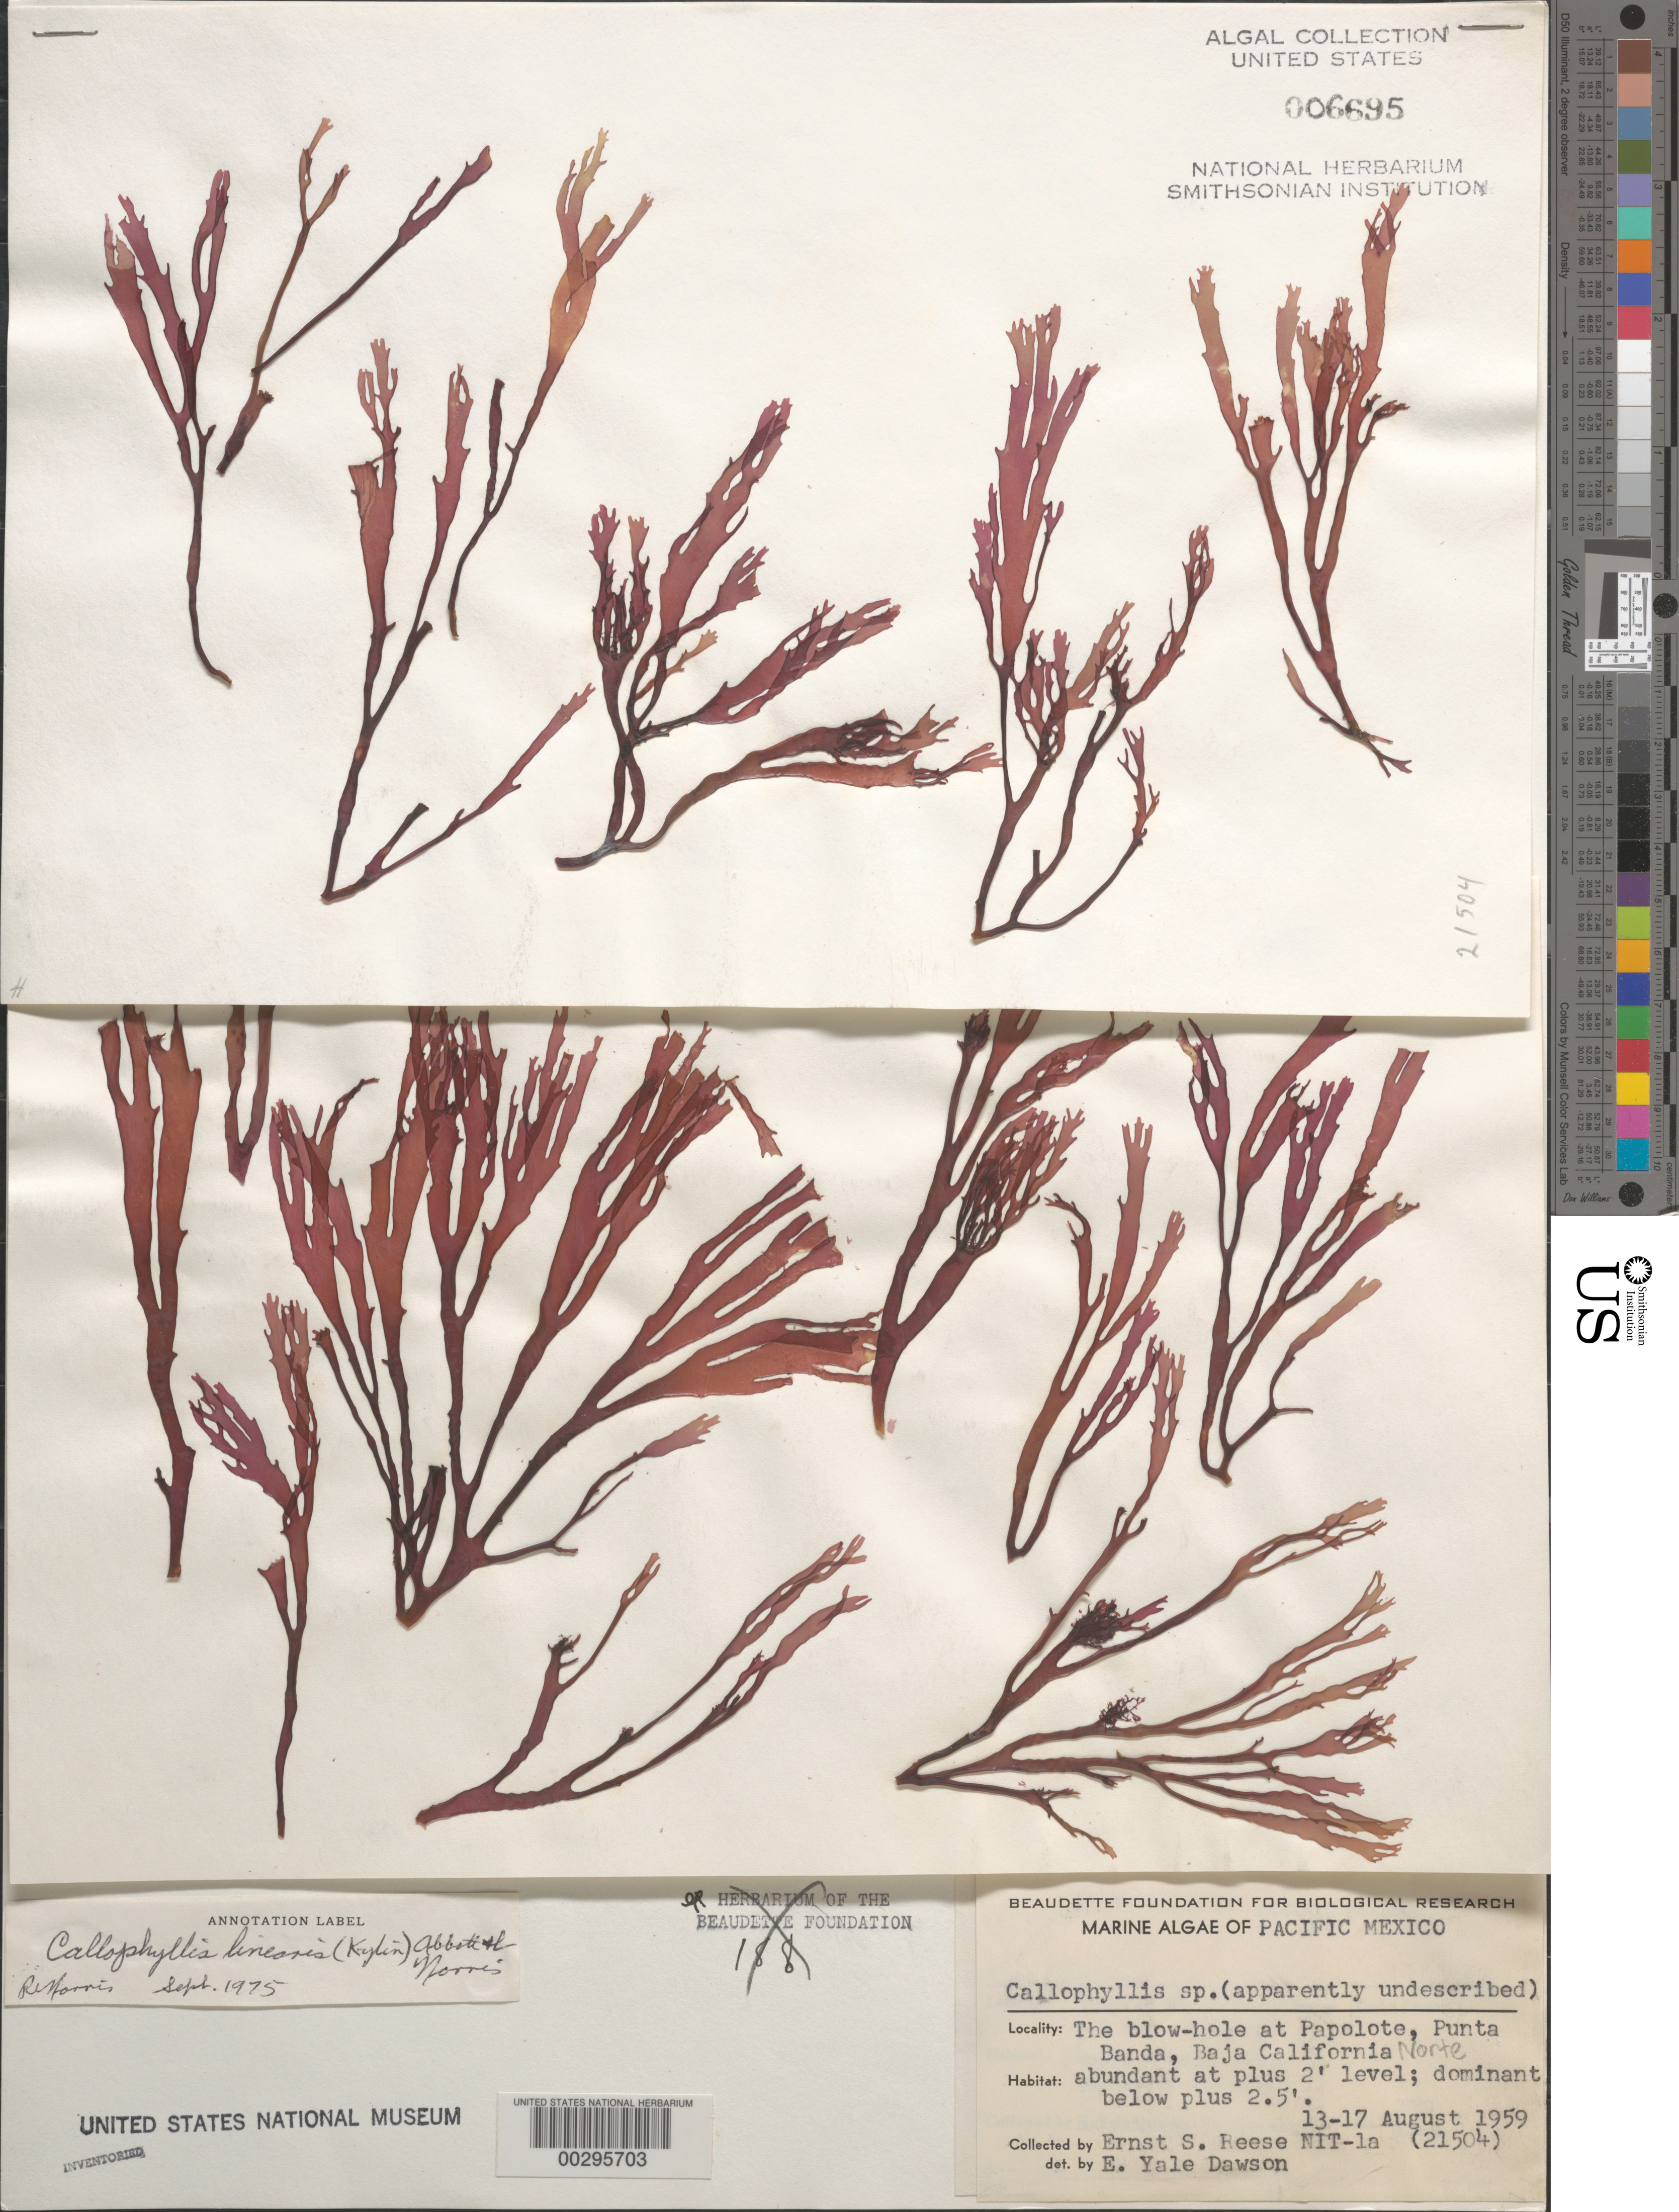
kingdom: Plantae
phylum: Rhodophyta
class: Florideophyceae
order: Gigartinales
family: Kallymeniaceae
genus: Callophyllis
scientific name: Callophyllis linearis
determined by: Norris, R. E.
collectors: E. Reese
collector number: EYD 21504 & NIT-1A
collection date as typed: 13 Aug 1957 TO 17 Aug 1959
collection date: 1957-08-13/1959-08-17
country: Mexico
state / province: Baja California Norte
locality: Blow Hole, Papolote, Punta Banda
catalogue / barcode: US 6695